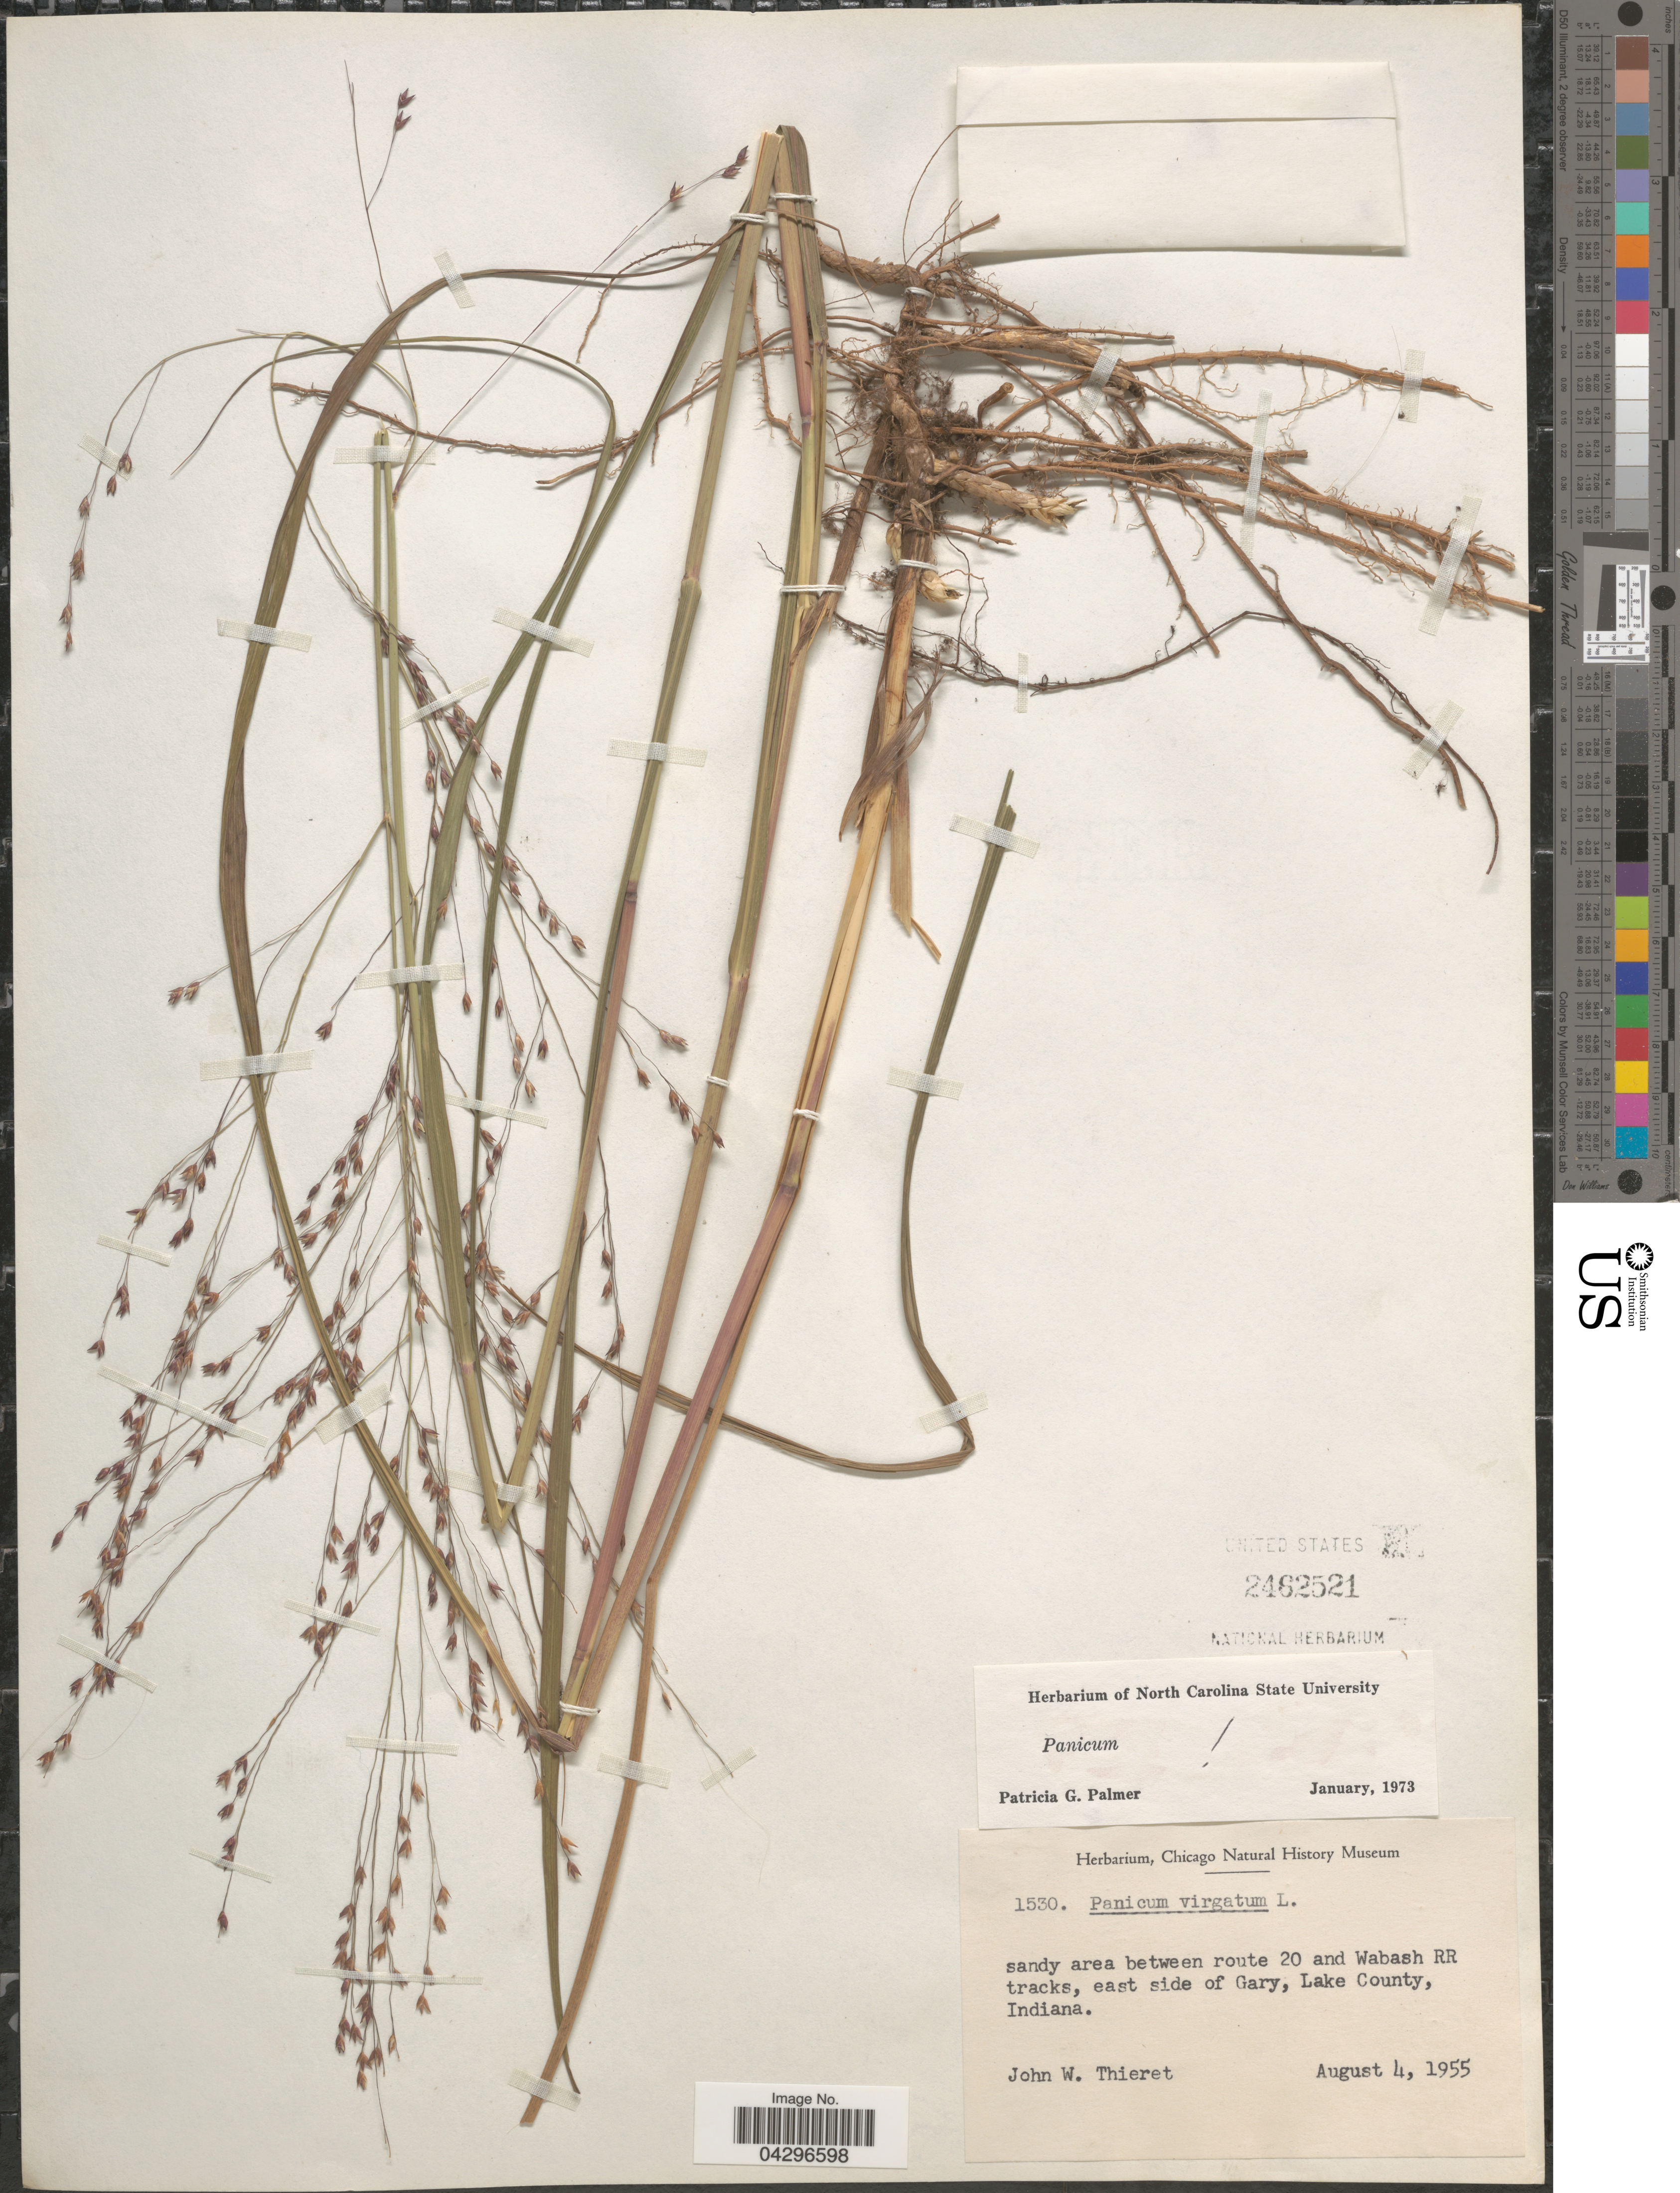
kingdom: Plantae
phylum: Tracheophyta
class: Liliopsida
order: Poales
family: Poaceae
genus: Panicum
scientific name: Panicum virgatum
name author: L.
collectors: J. W. Thieret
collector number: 1530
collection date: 1955-08-04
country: United States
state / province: Indiana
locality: Sandy area between route 20 and Wabash RR tracks, east side of Gary, Lake County.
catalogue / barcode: US 2462521